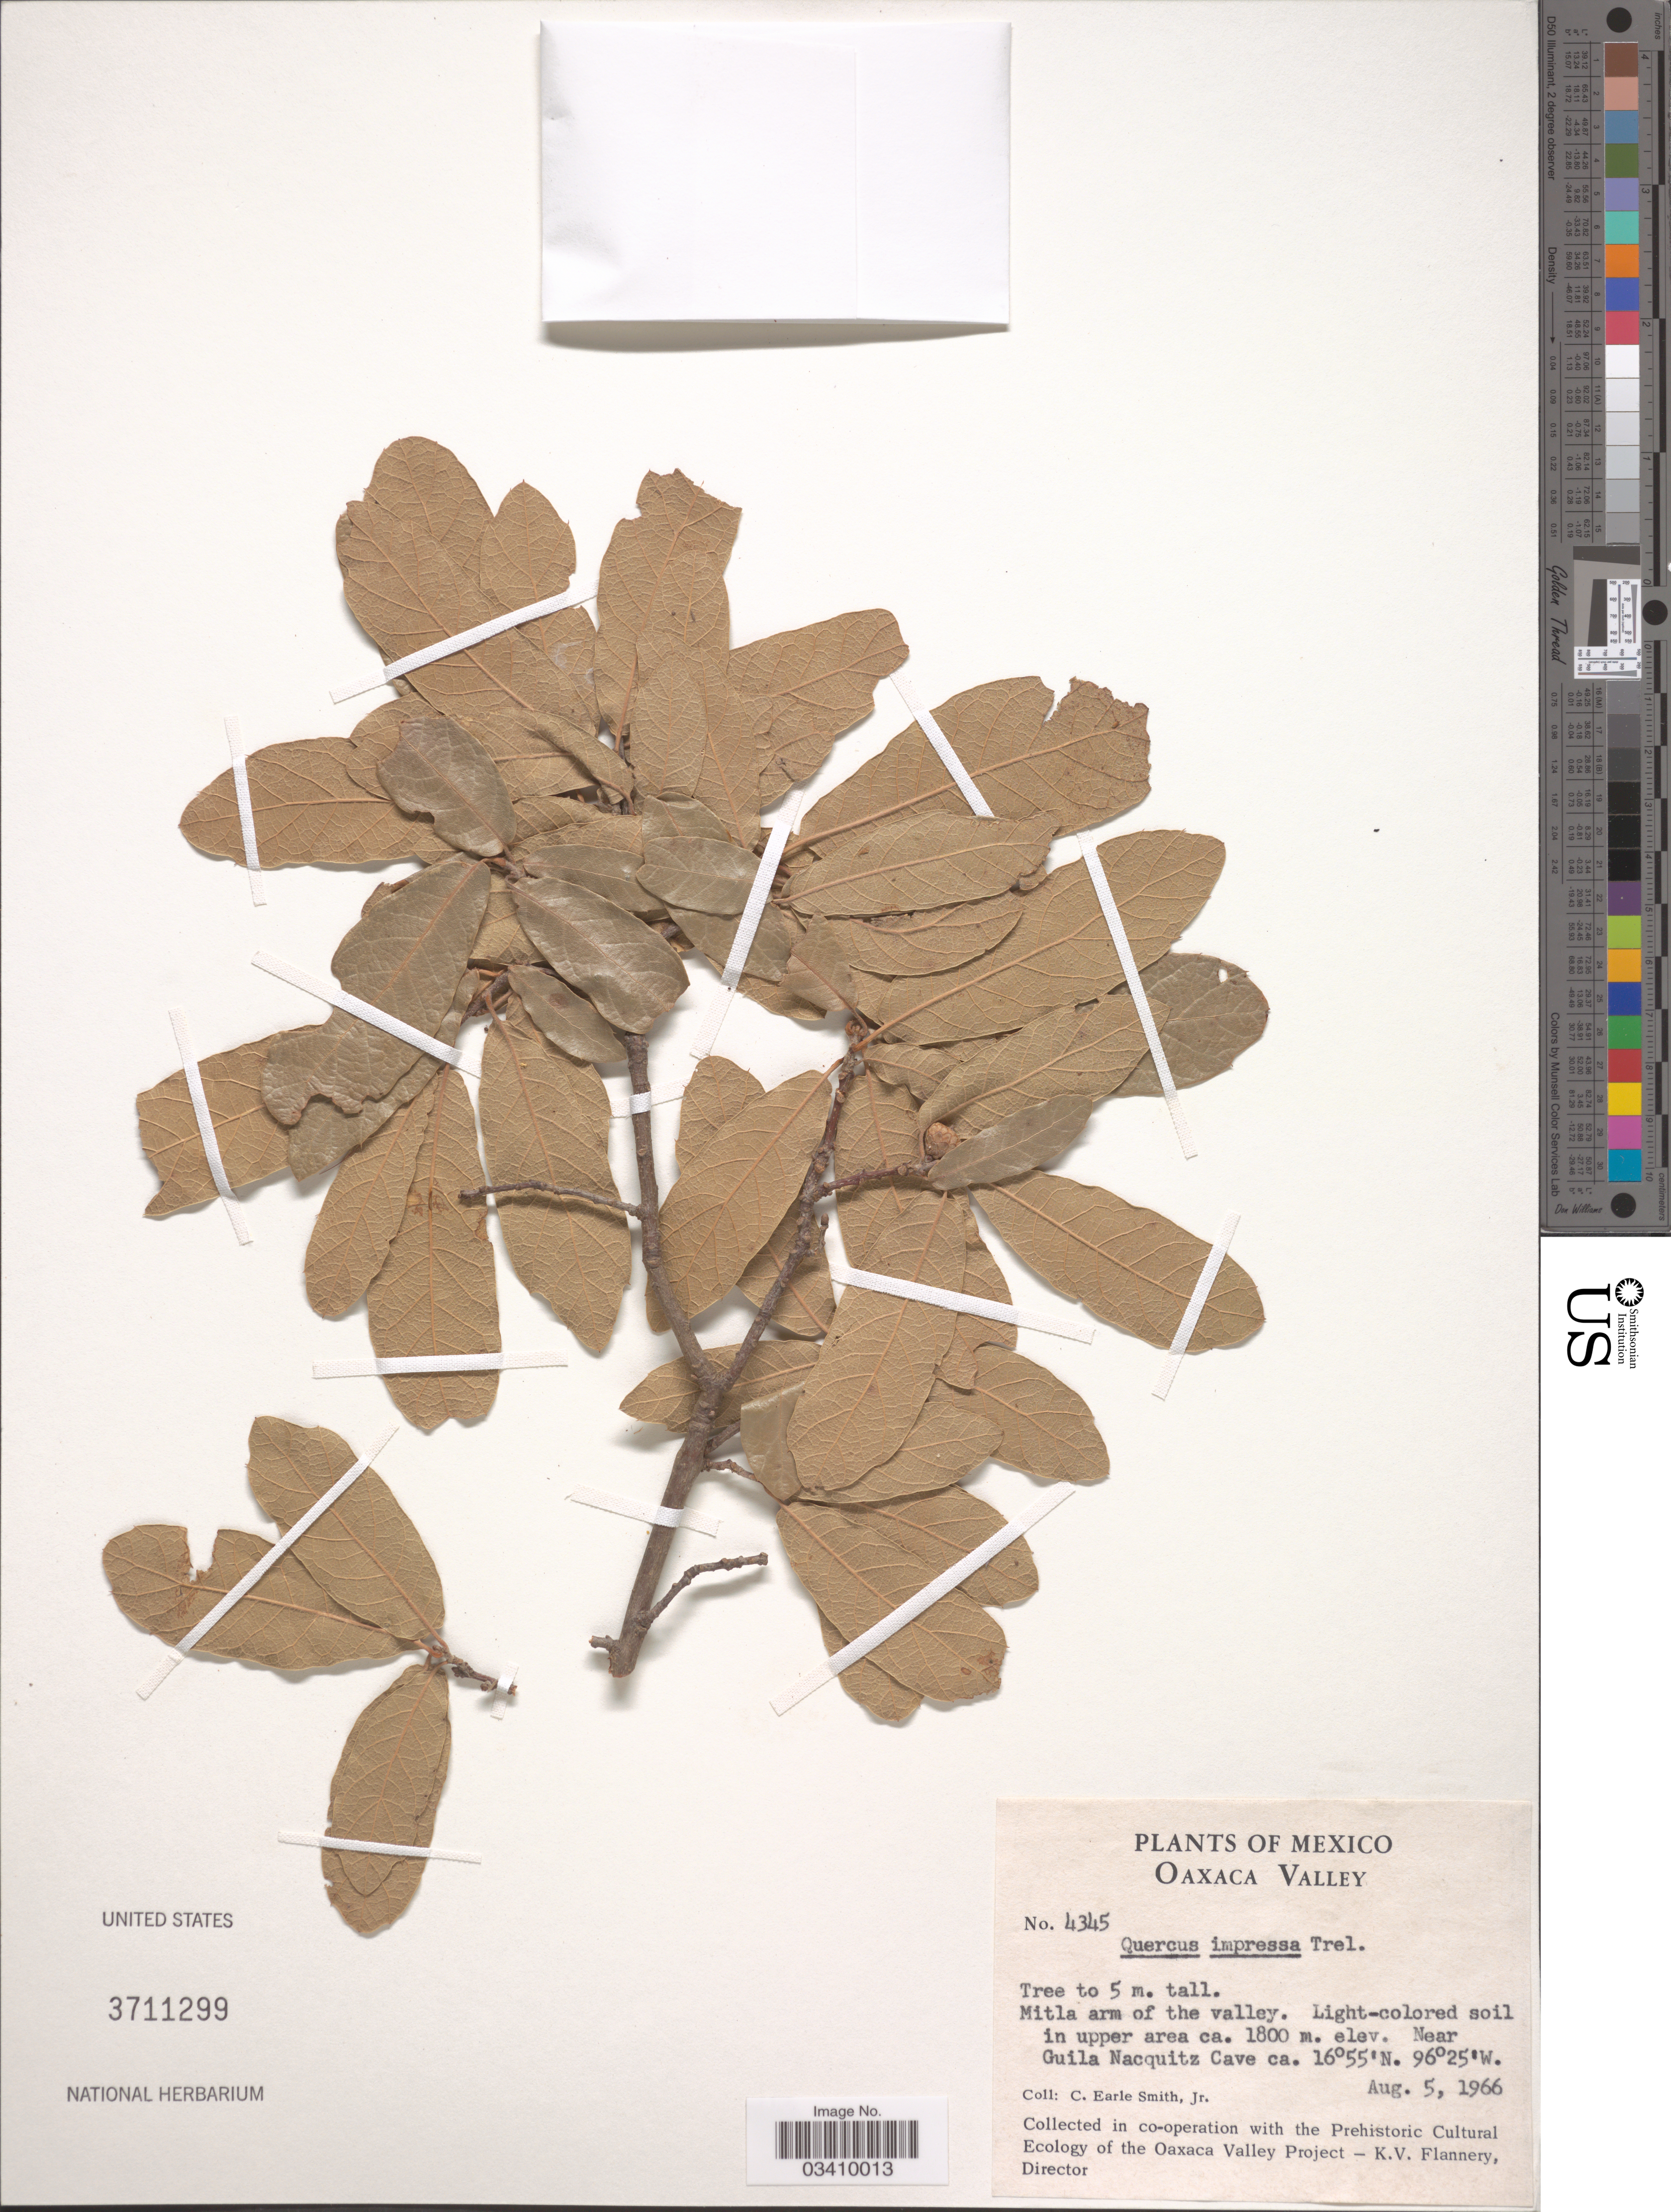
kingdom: Plantae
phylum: Tracheophyta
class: Magnoliopsida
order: Fagales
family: Fagaceae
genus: Quercus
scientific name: Quercus impressa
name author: Trel.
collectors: C. E. Smith Jr.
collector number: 4345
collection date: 1966-08-05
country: Mexico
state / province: Oaxaca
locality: Oaxaca Valley. Mitla arm of the valley. Near Guila Nacquitz Cave.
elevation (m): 1800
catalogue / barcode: US 3711299